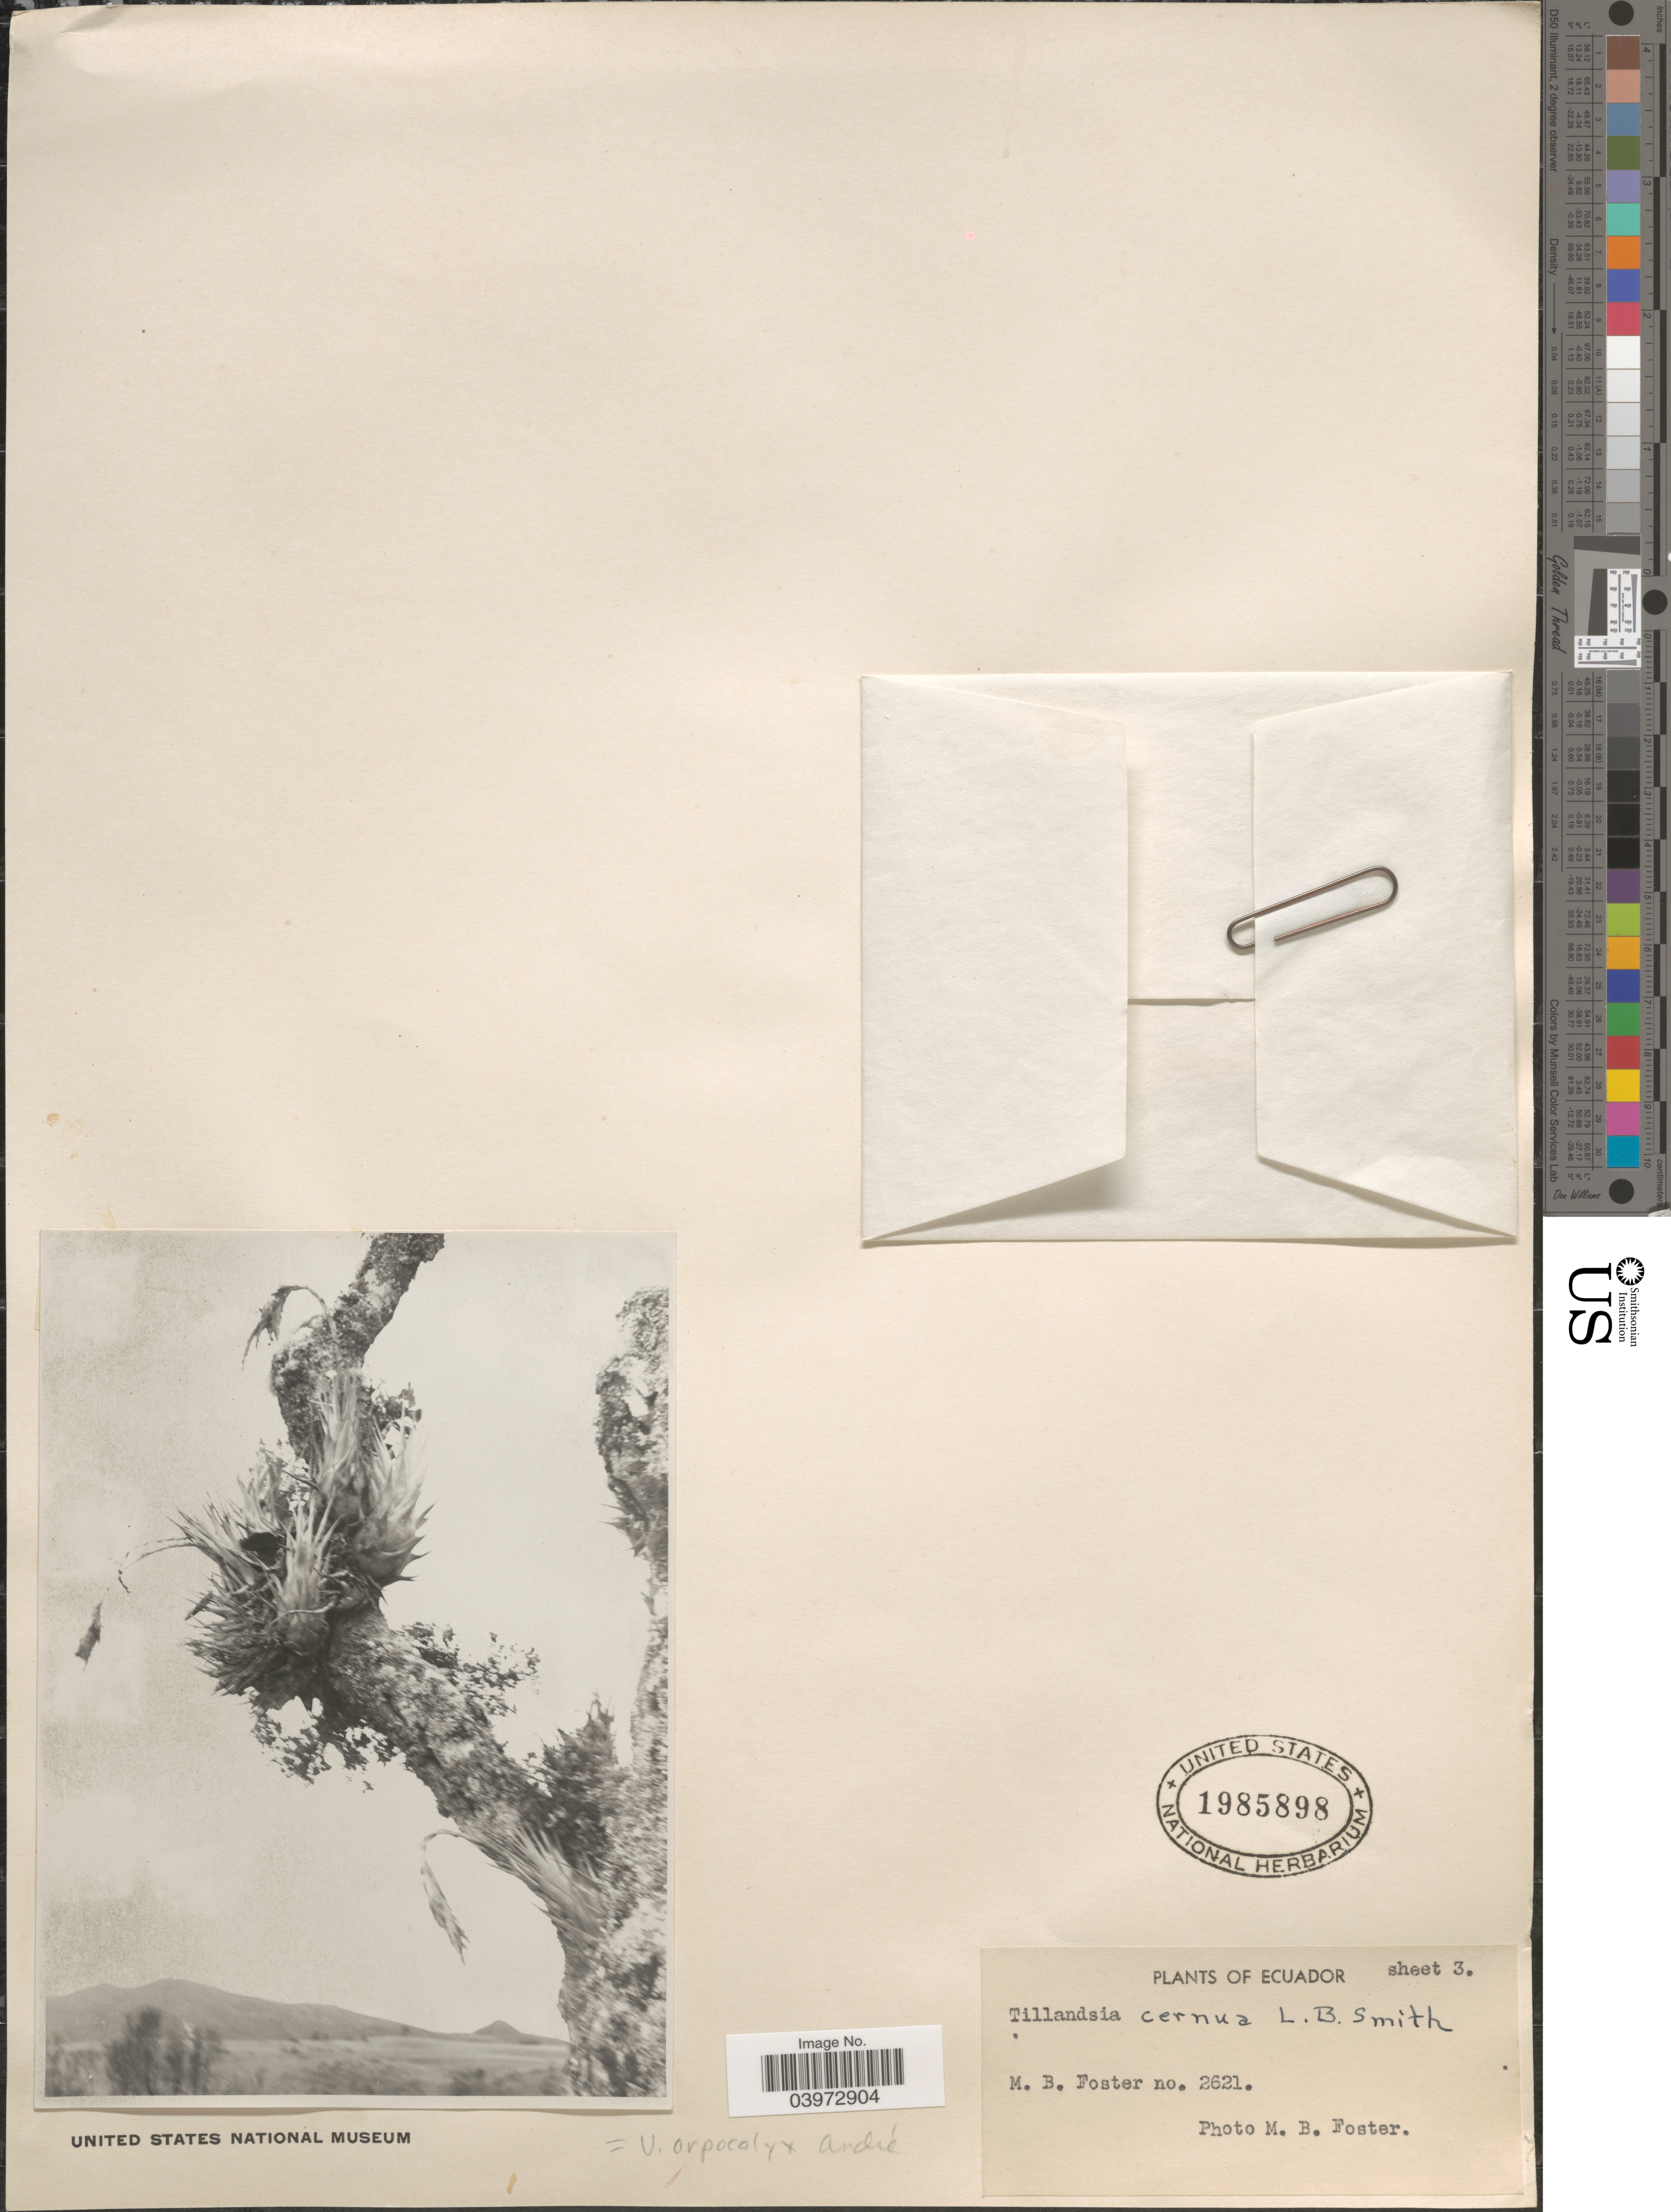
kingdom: Plantae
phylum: Tracheophyta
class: Liliopsida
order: Poales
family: Bromeliaceae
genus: Tillandsia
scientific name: Tillandsia cernua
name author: L.B. Sm.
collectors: M. B. Foster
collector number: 2621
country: Ecuador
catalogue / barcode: US 1985898